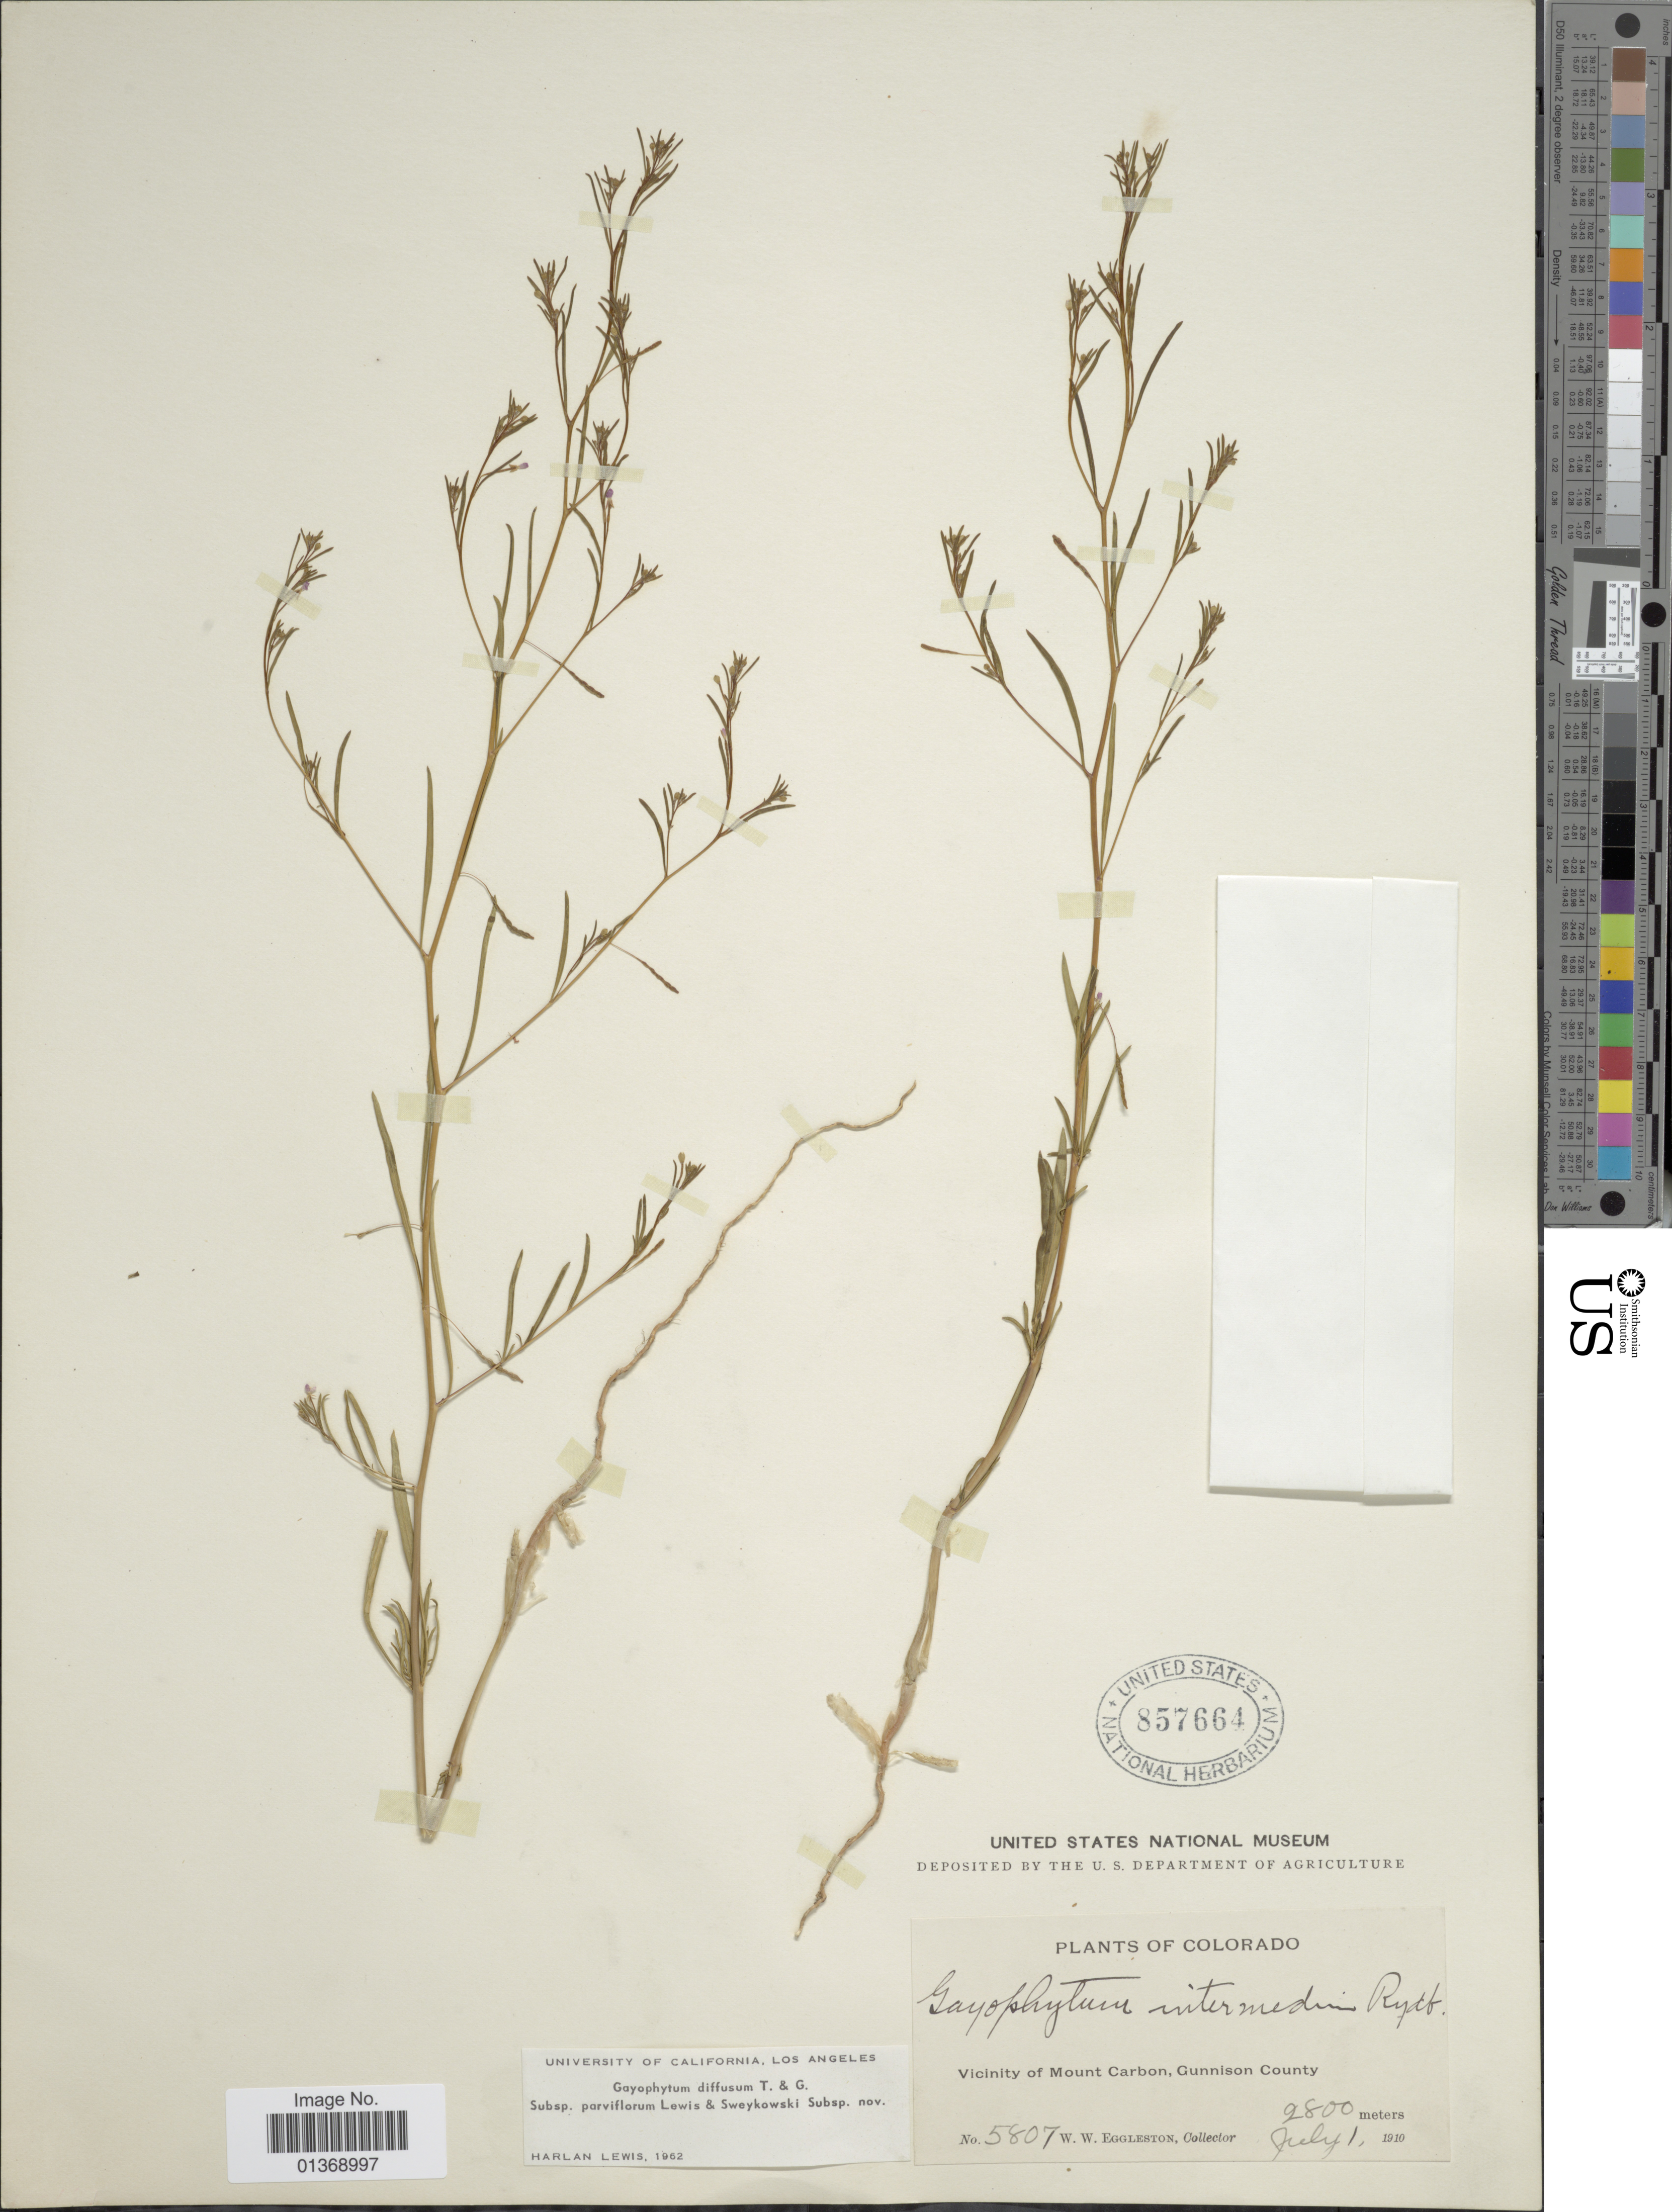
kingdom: Plantae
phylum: Tracheophyta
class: Magnoliopsida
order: Myrtales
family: Onagraceae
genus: Gayophytum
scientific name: Gayophytum diffusum subsp. parviflorum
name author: F. H. Lewis & Szweyk.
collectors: W. W. Eggleston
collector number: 5807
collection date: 1910-07-01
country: United States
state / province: Colorado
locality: Vicinity of Mount Carbon, Gunnison County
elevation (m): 2800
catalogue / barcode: US 857664